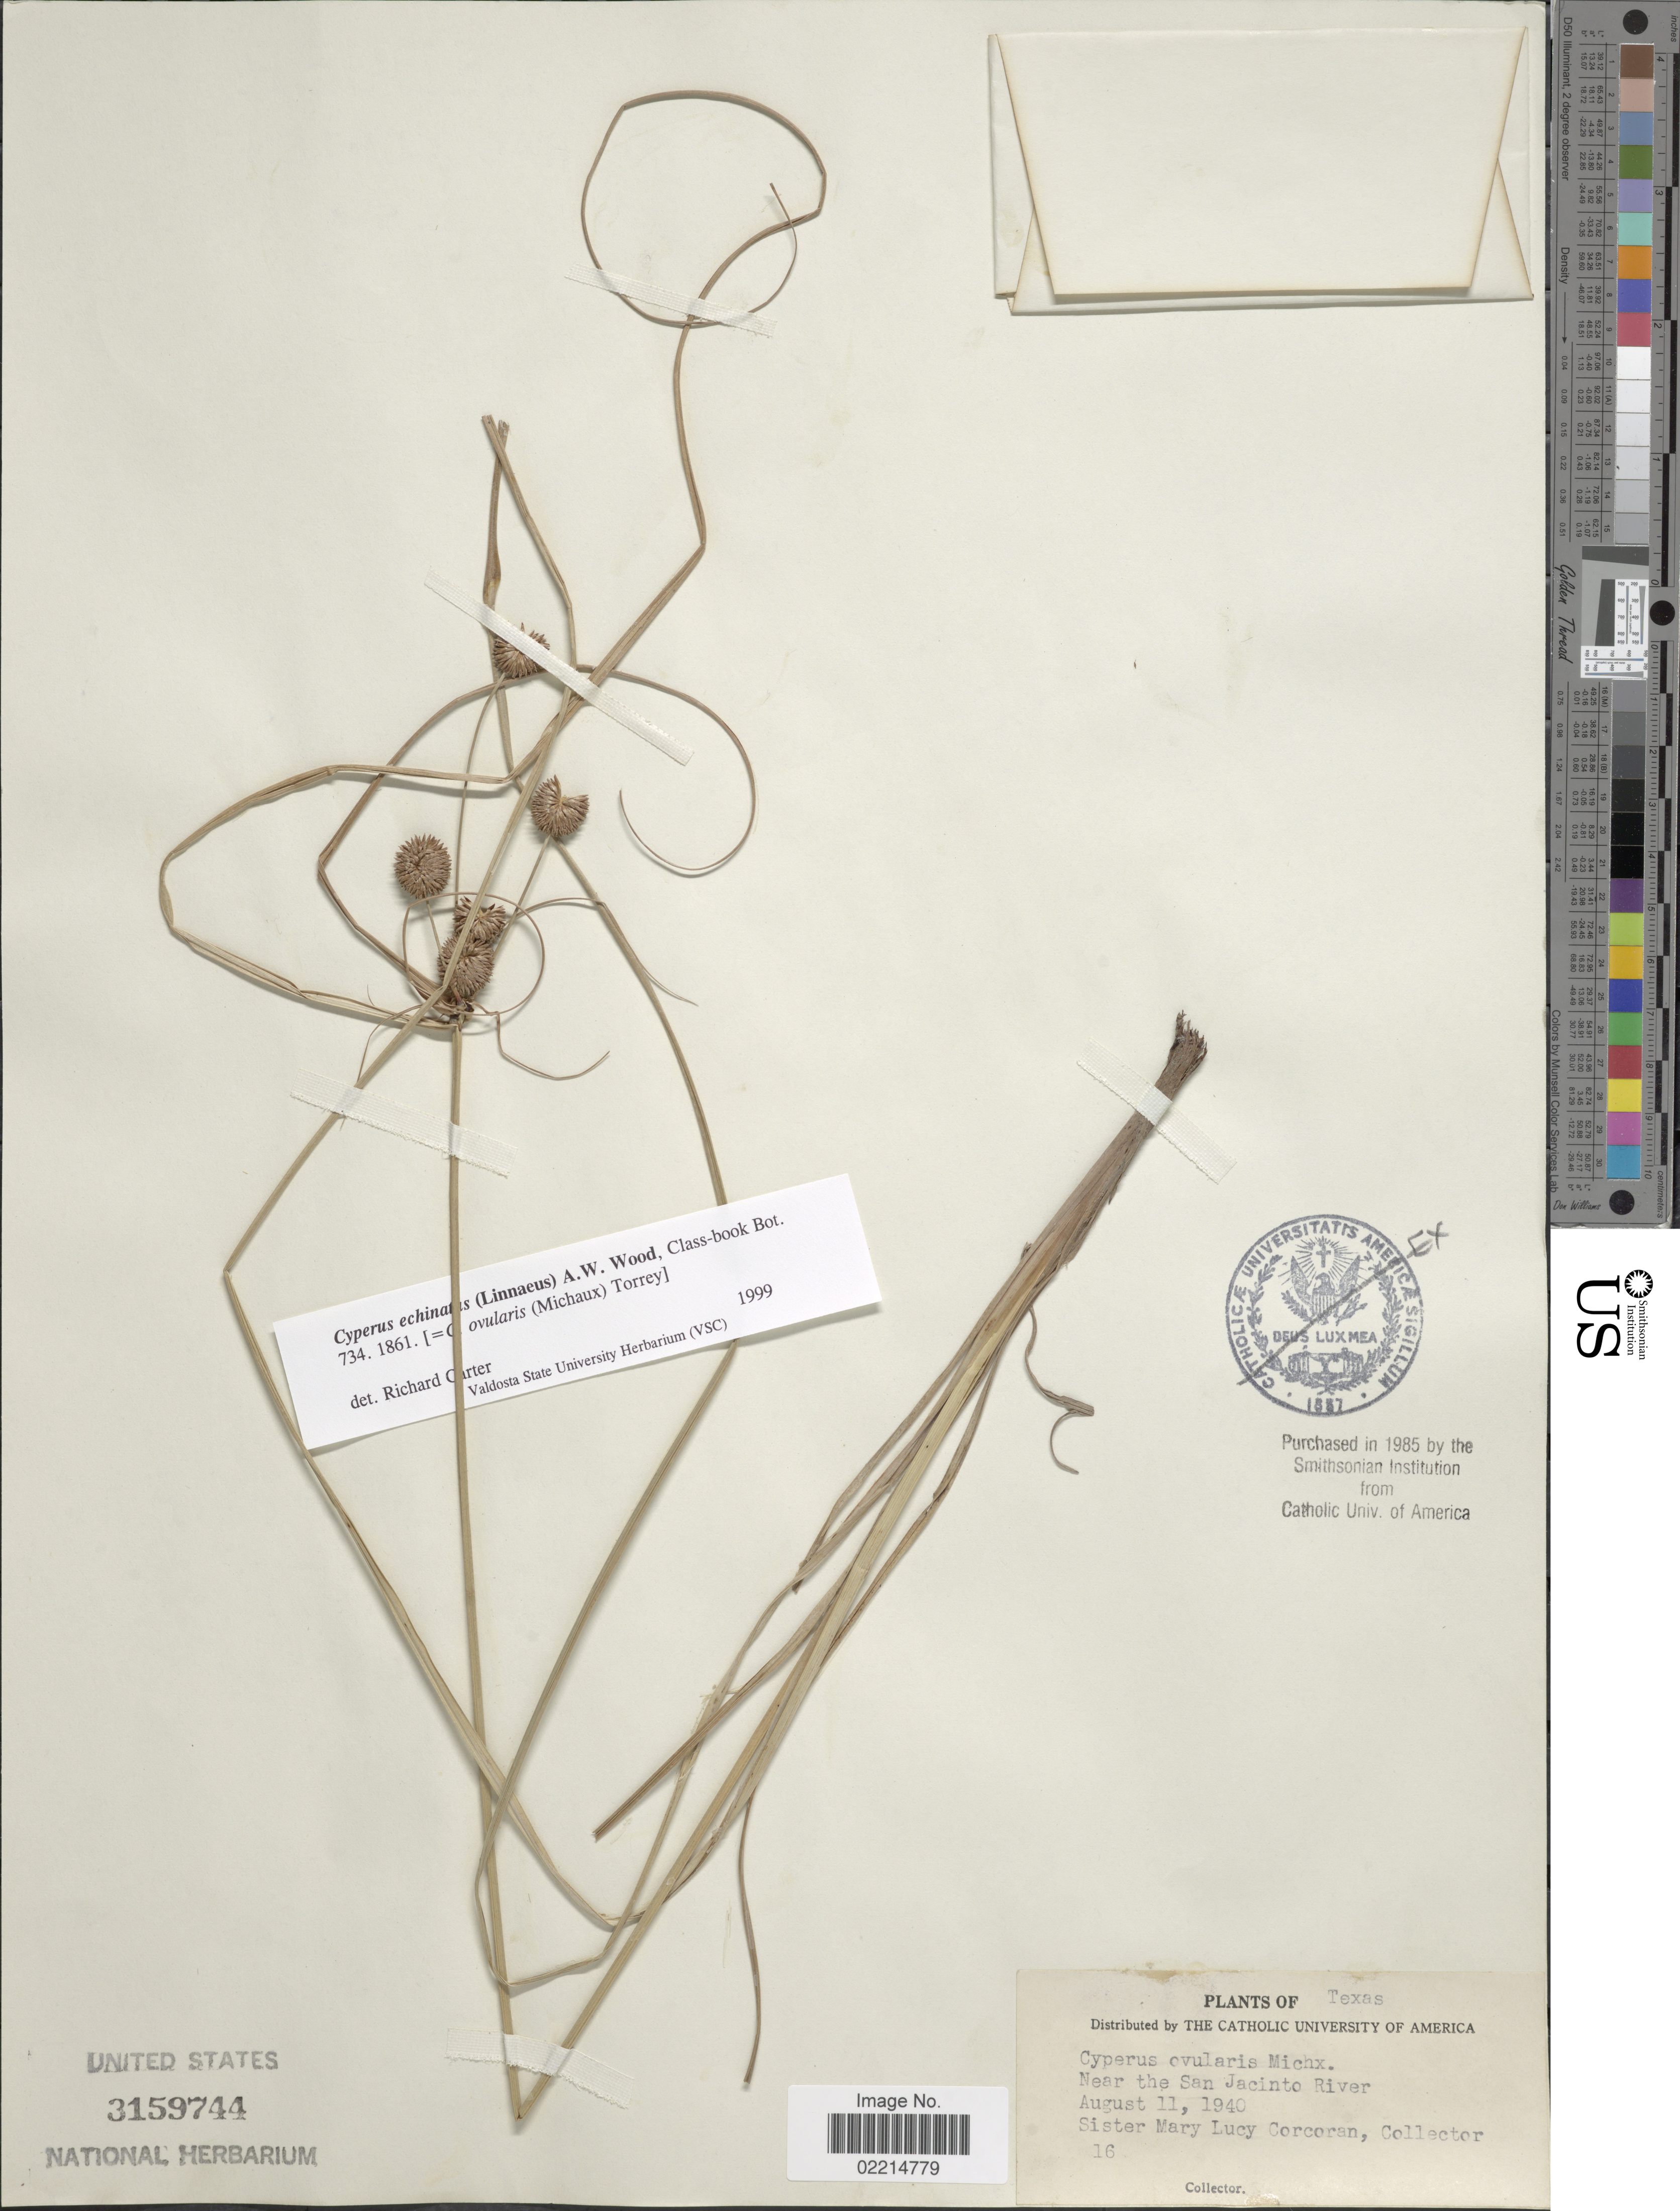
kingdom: Plantae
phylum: Tracheophyta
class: Liliopsida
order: Poales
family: Cyperaceae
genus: Cyperus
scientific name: Cyperus echinatus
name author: (L.) Alph. Wood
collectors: M. Corcoran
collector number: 16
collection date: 1940-08-11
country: United States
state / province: Texas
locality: Near the San Jacinto River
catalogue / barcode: US 3159744